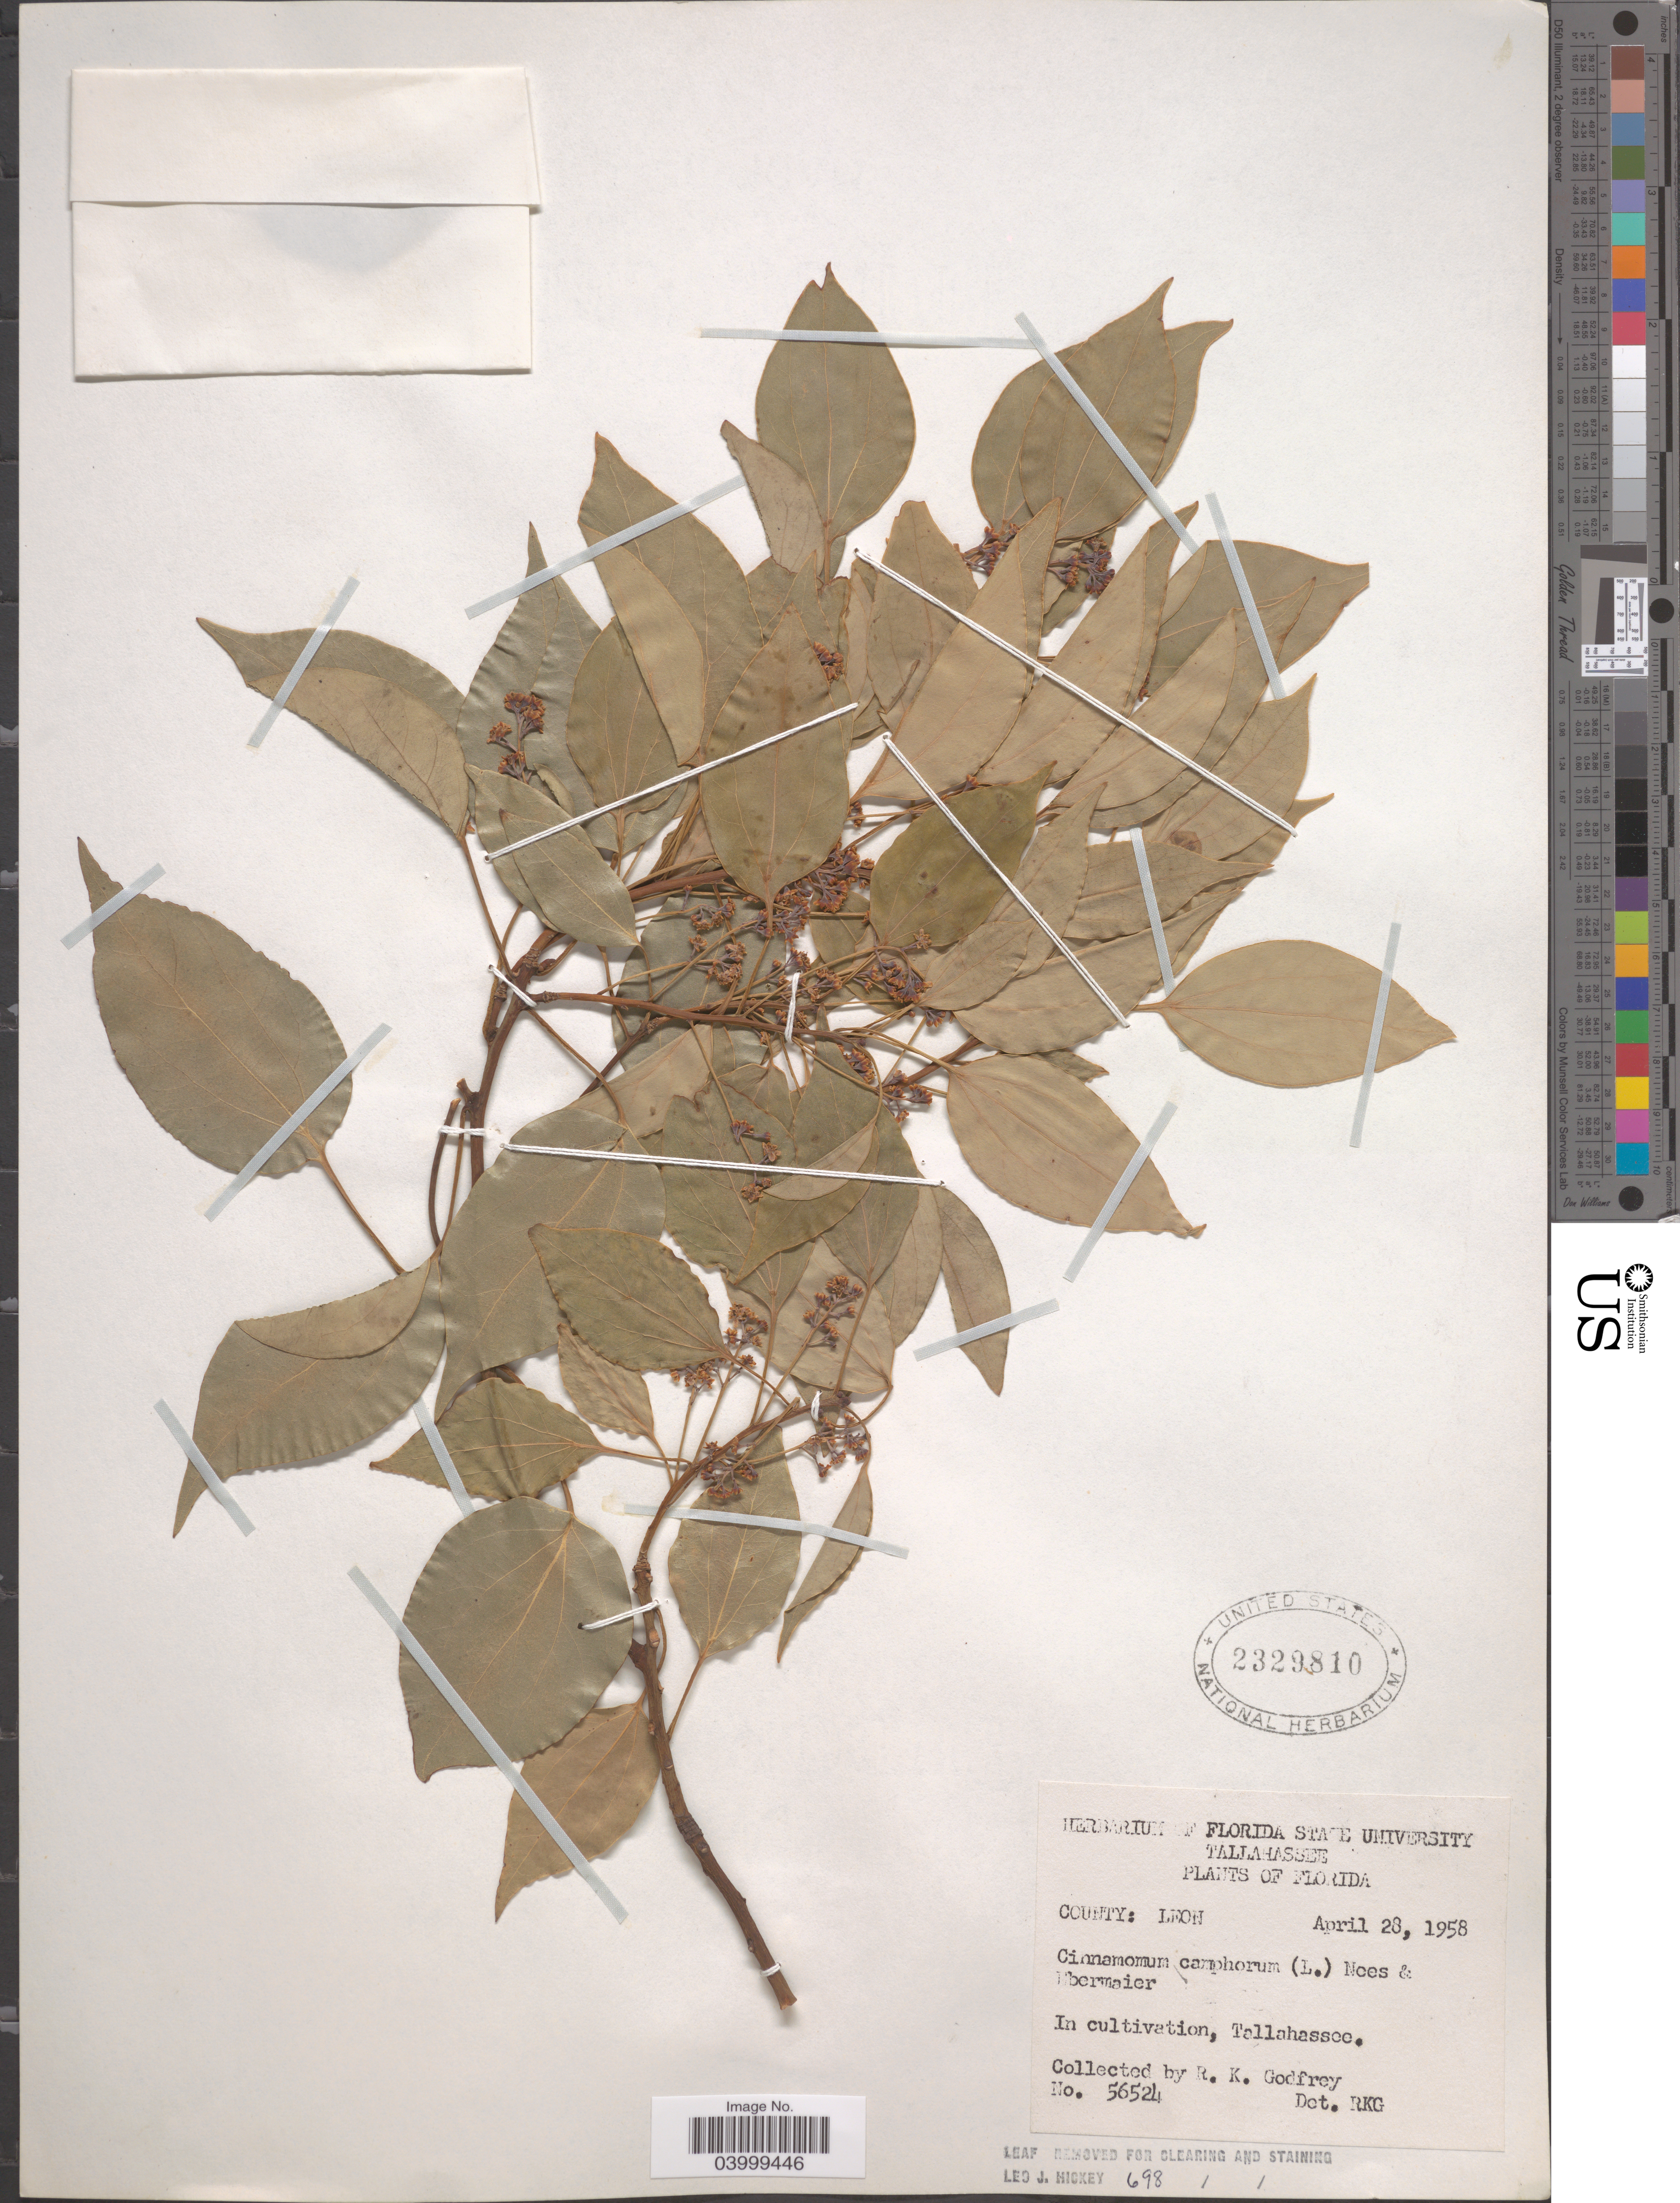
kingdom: Plantae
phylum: Tracheophyta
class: Magnoliopsida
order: Laurales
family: Lauraceae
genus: Cinnamomum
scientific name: Cinnamomum camphora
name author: (L.) J. Presl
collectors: R. K. Godfrey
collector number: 56524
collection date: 1958-04-28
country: United States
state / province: Florida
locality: County: Leon. Tallahassee.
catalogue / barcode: US 2329810